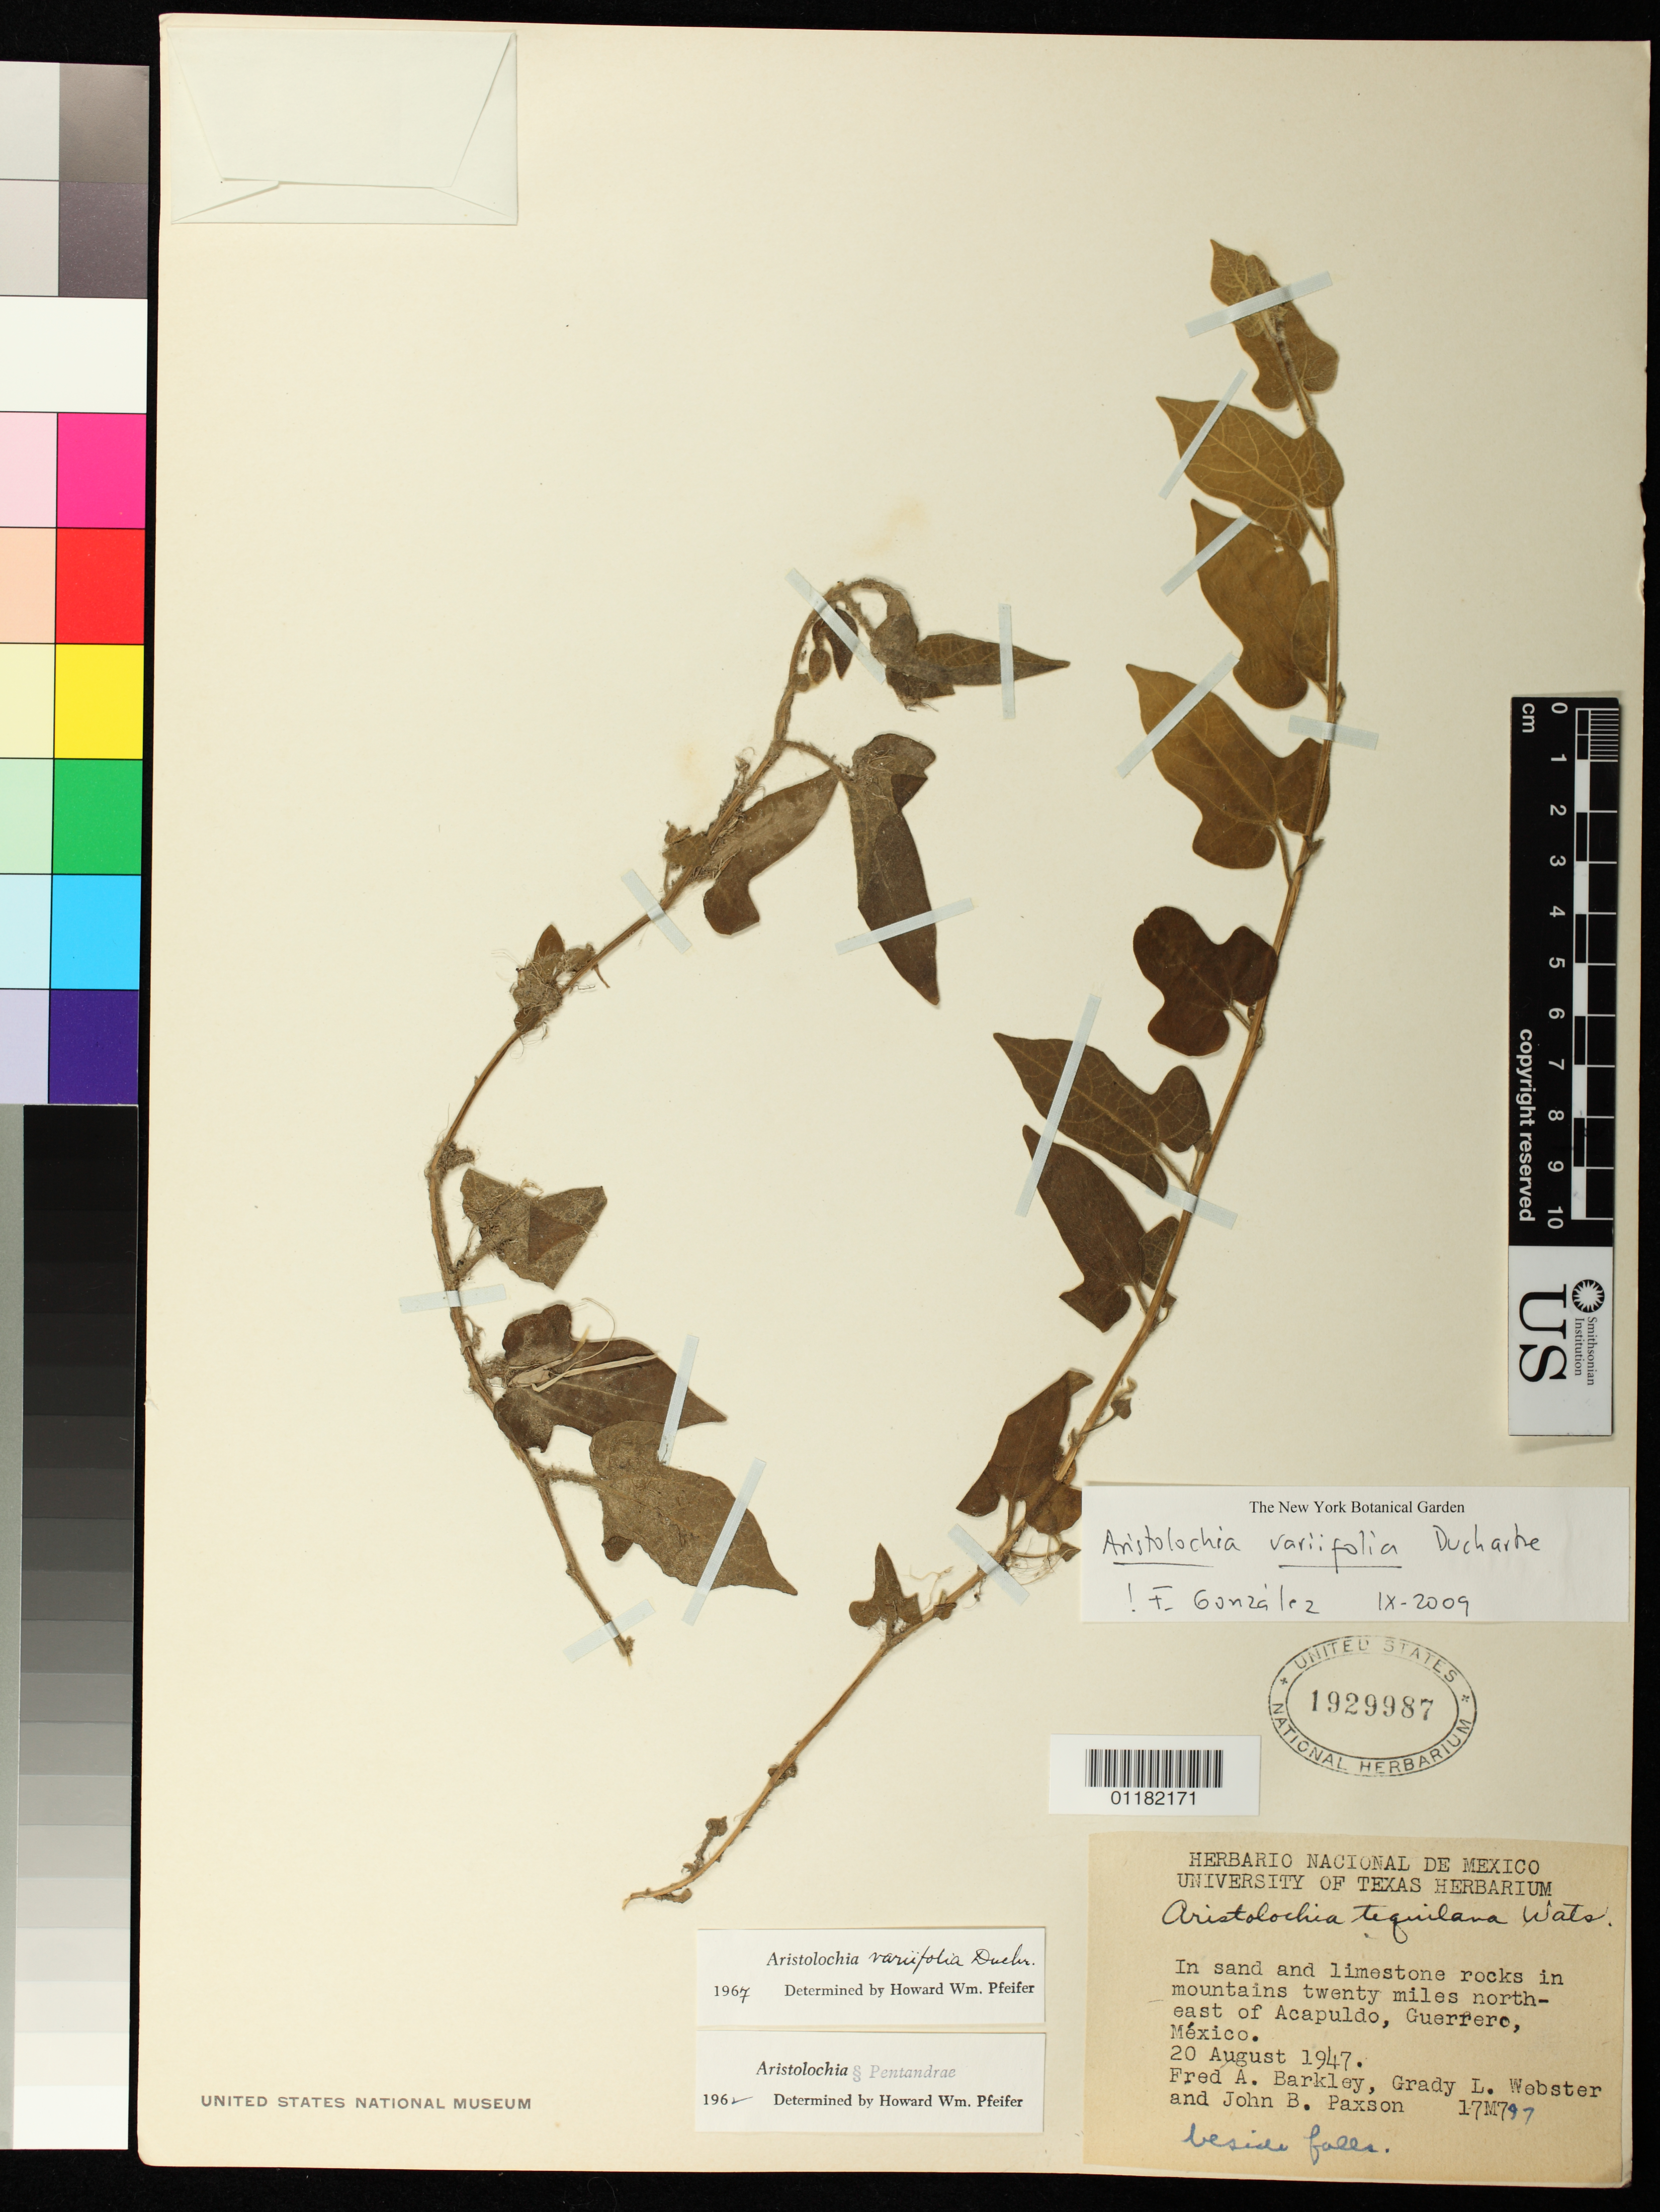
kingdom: Plantae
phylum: Tracheophyta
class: Magnoliopsida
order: Piperales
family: Aristolochiaceae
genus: Aristolochia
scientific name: Aristolochia variifolia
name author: Duch.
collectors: F. A. Barkley, G. L. Webster & J. Paxon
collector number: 17M797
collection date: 1947-08-20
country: Mexico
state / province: Guerrero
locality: twenty miles north-east of Acapulco near falls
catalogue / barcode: US 1929987